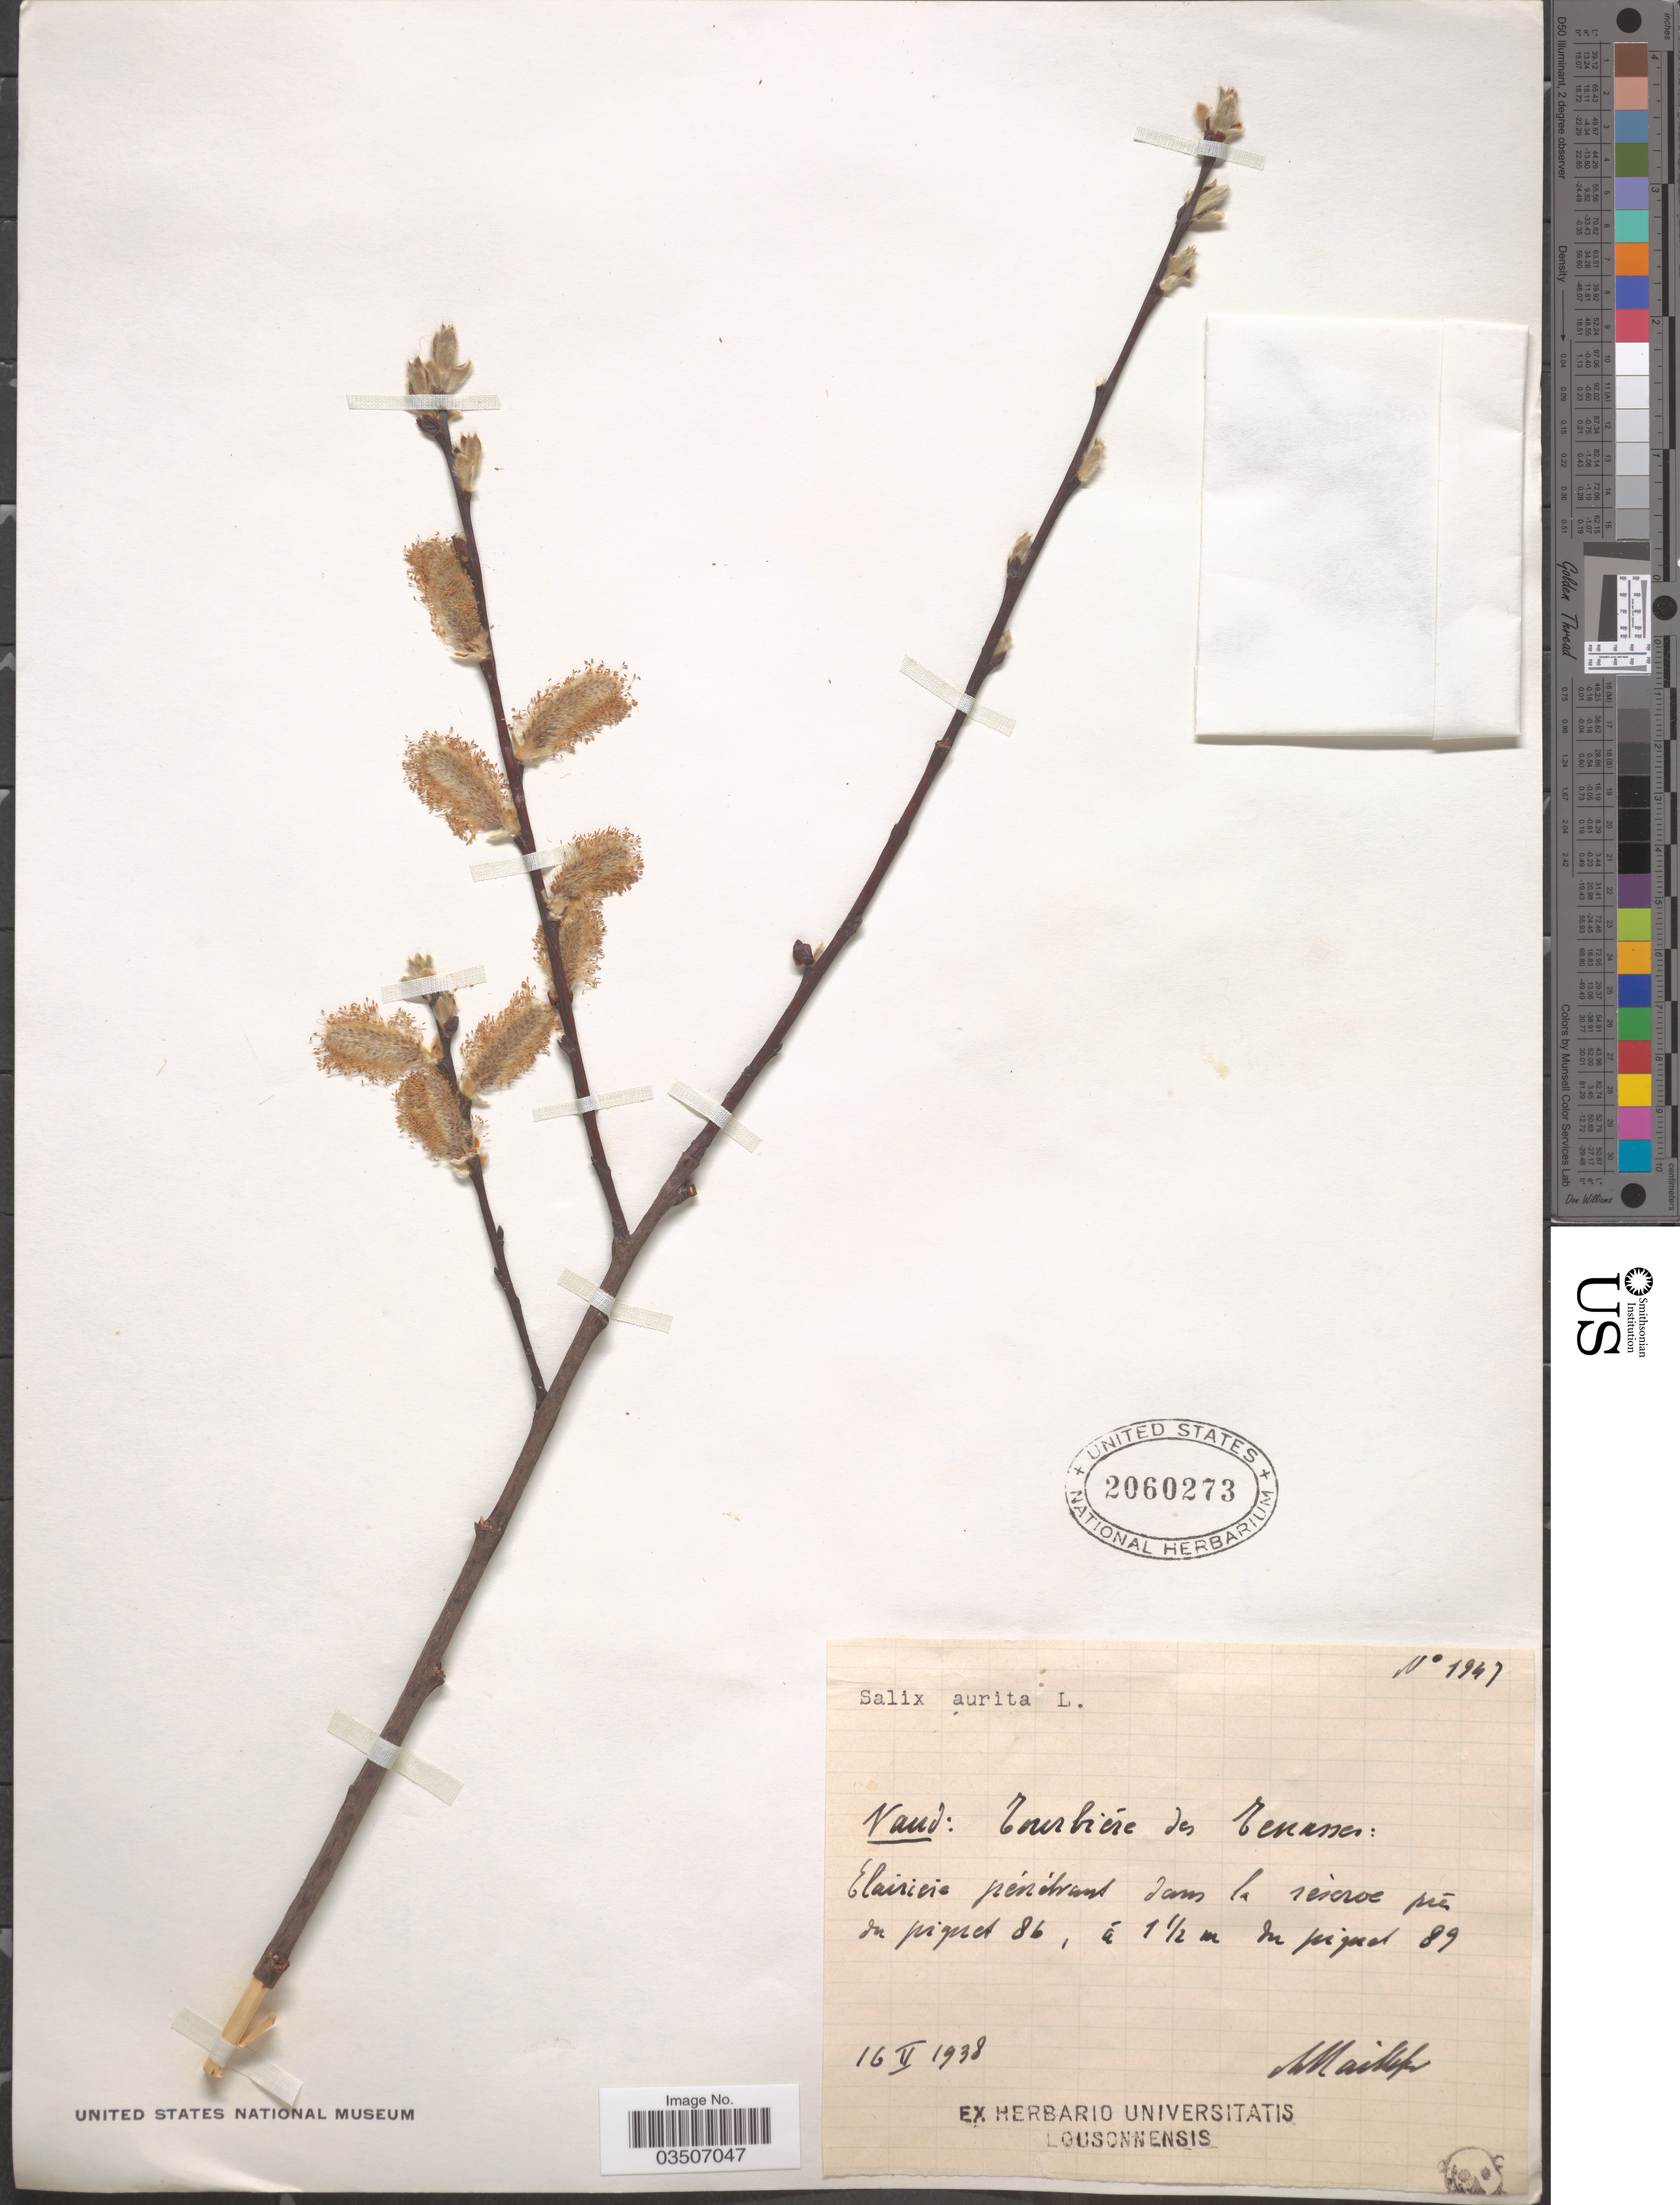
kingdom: Plantae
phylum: Tracheophyta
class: Magnoliopsida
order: Malpighiales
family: Salicaceae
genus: Salix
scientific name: Salix aurita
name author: L.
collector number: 1947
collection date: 1938-02-16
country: Switzerland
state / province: Vaud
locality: Tourbiére des Tenasses: Eclaircie pénétrant dans la reserve pres du piquet 86, á 1½ m In piquet 89.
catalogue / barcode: US 2060273